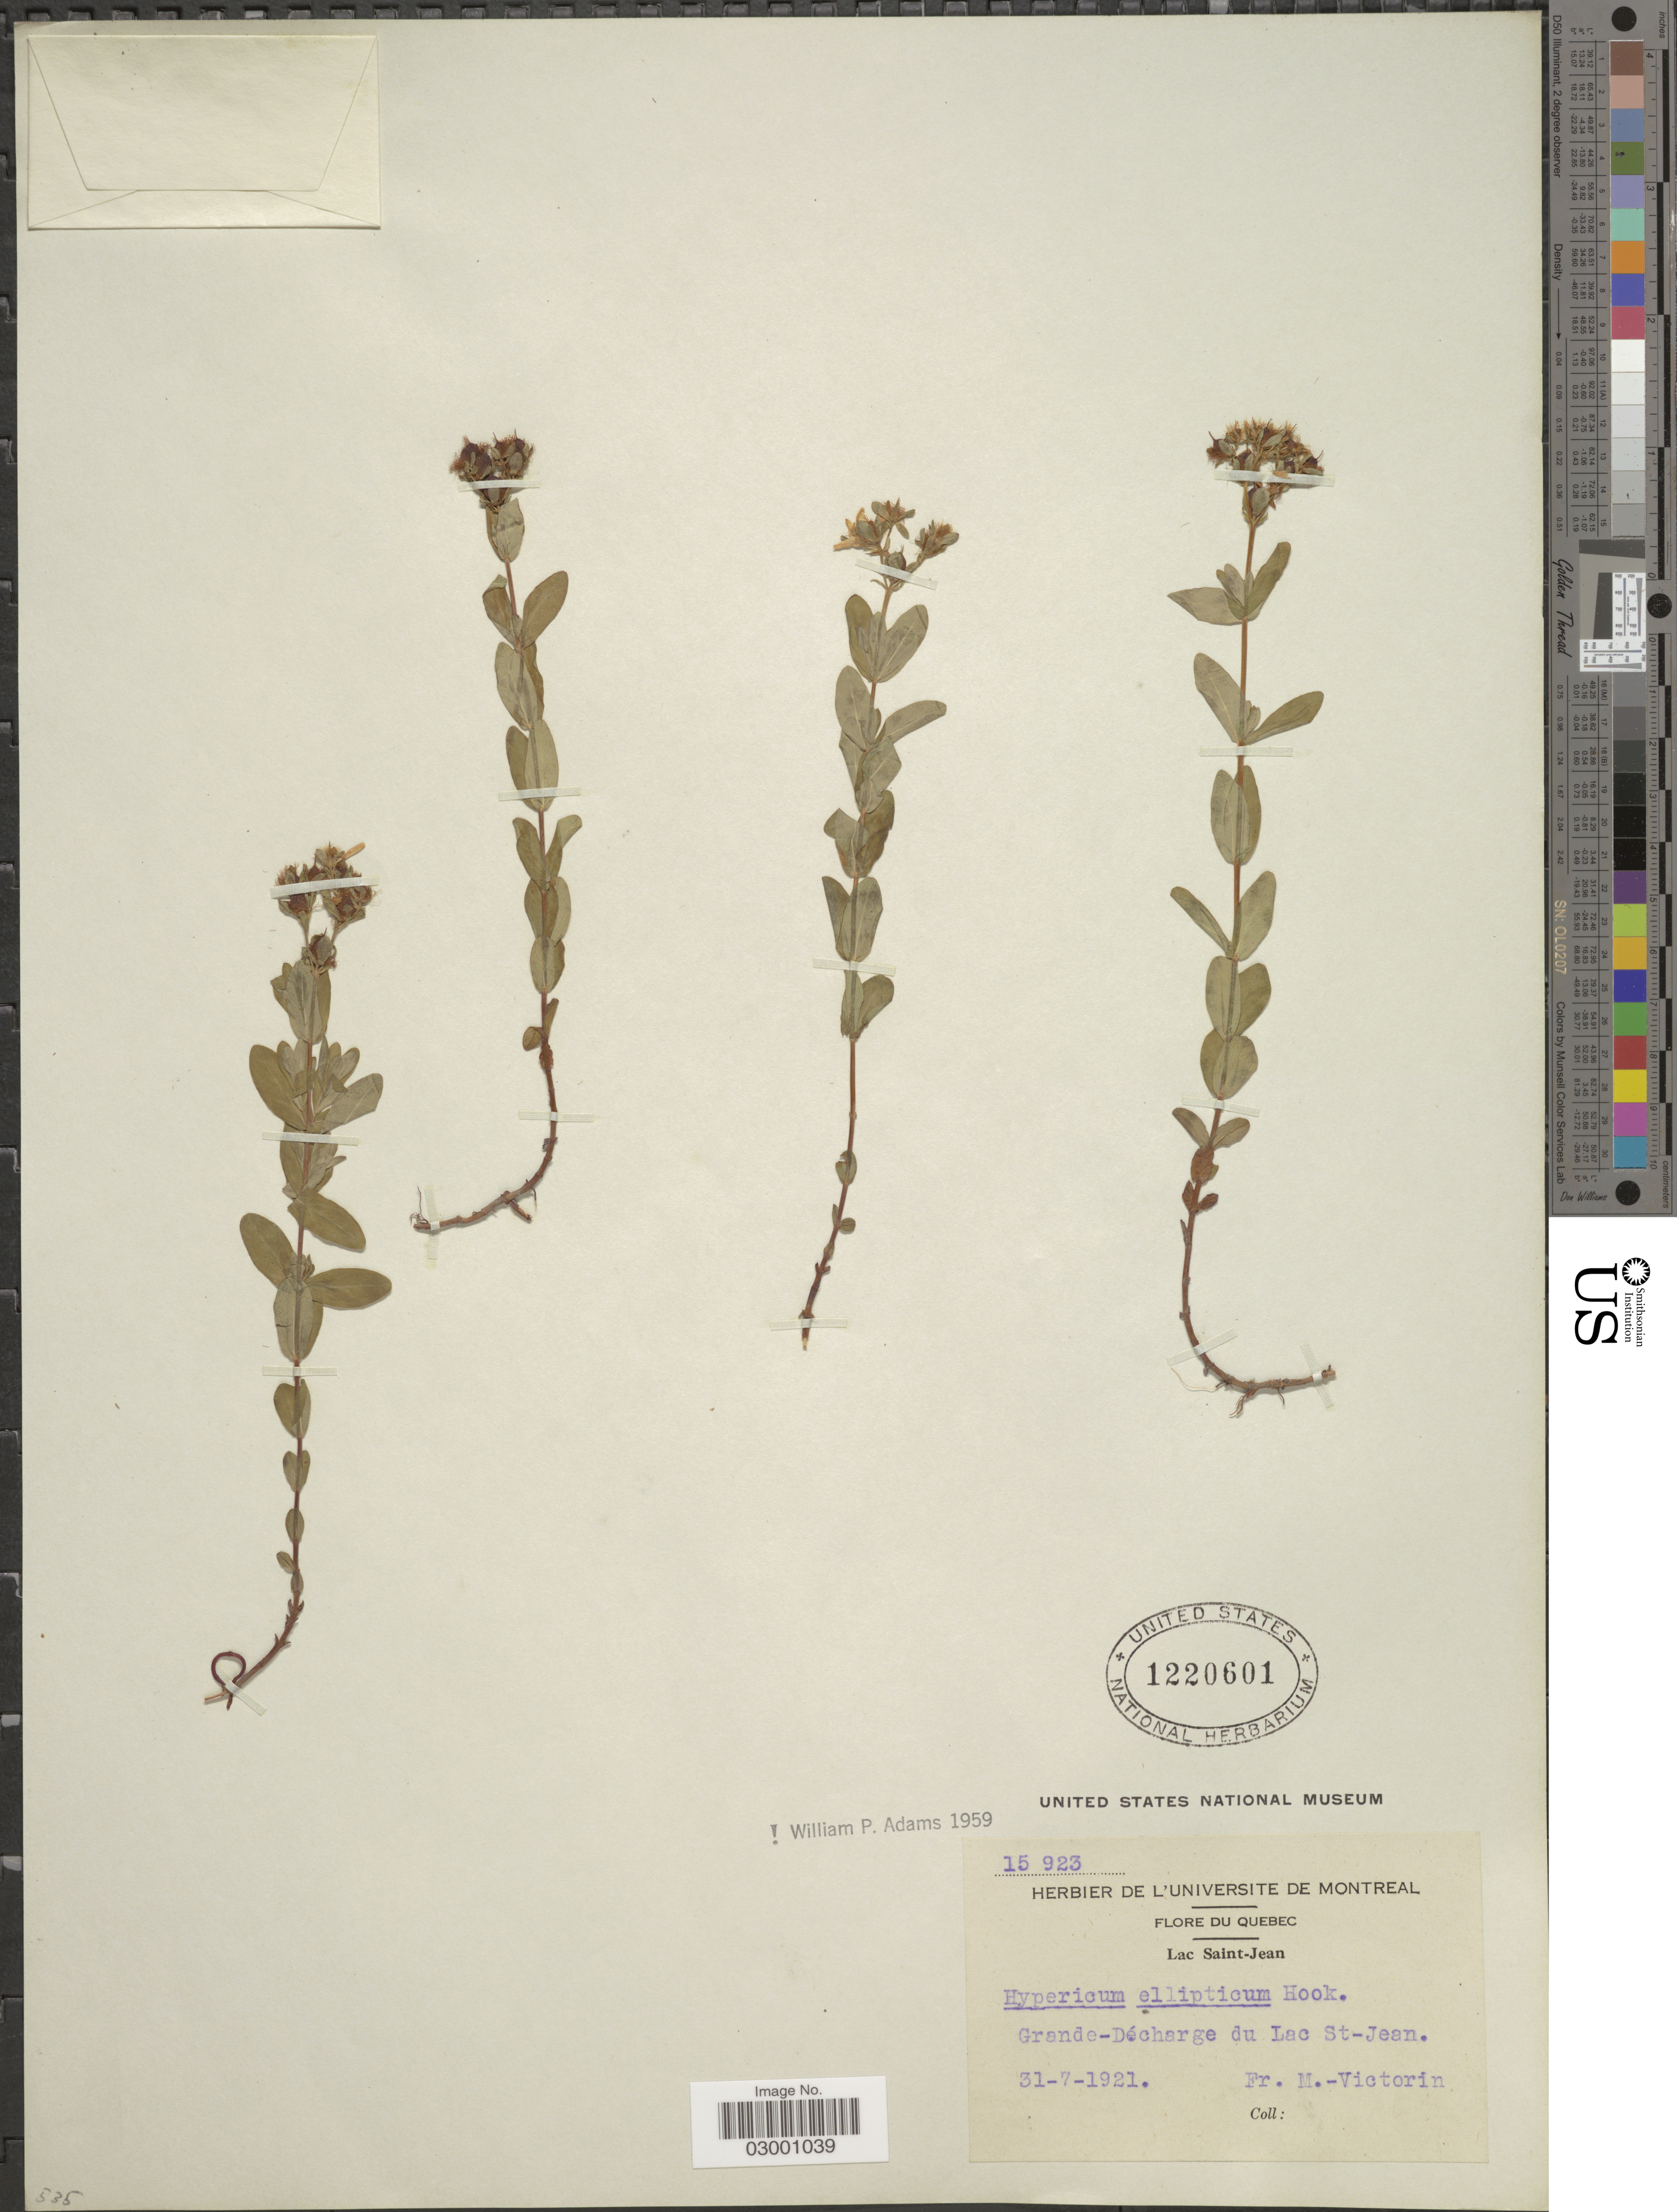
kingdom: Plantae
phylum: Tracheophyta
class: Magnoliopsida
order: Malpighiales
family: Hypericaceae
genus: Hypericum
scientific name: Hypericum ellipticum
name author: Hook.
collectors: F. Marie-Victorin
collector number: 15923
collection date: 1921-07-31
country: Canada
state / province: Quebec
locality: Lac Saint-Jean, Grande-Décharge du Lac St-Jean.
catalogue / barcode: US 1220601